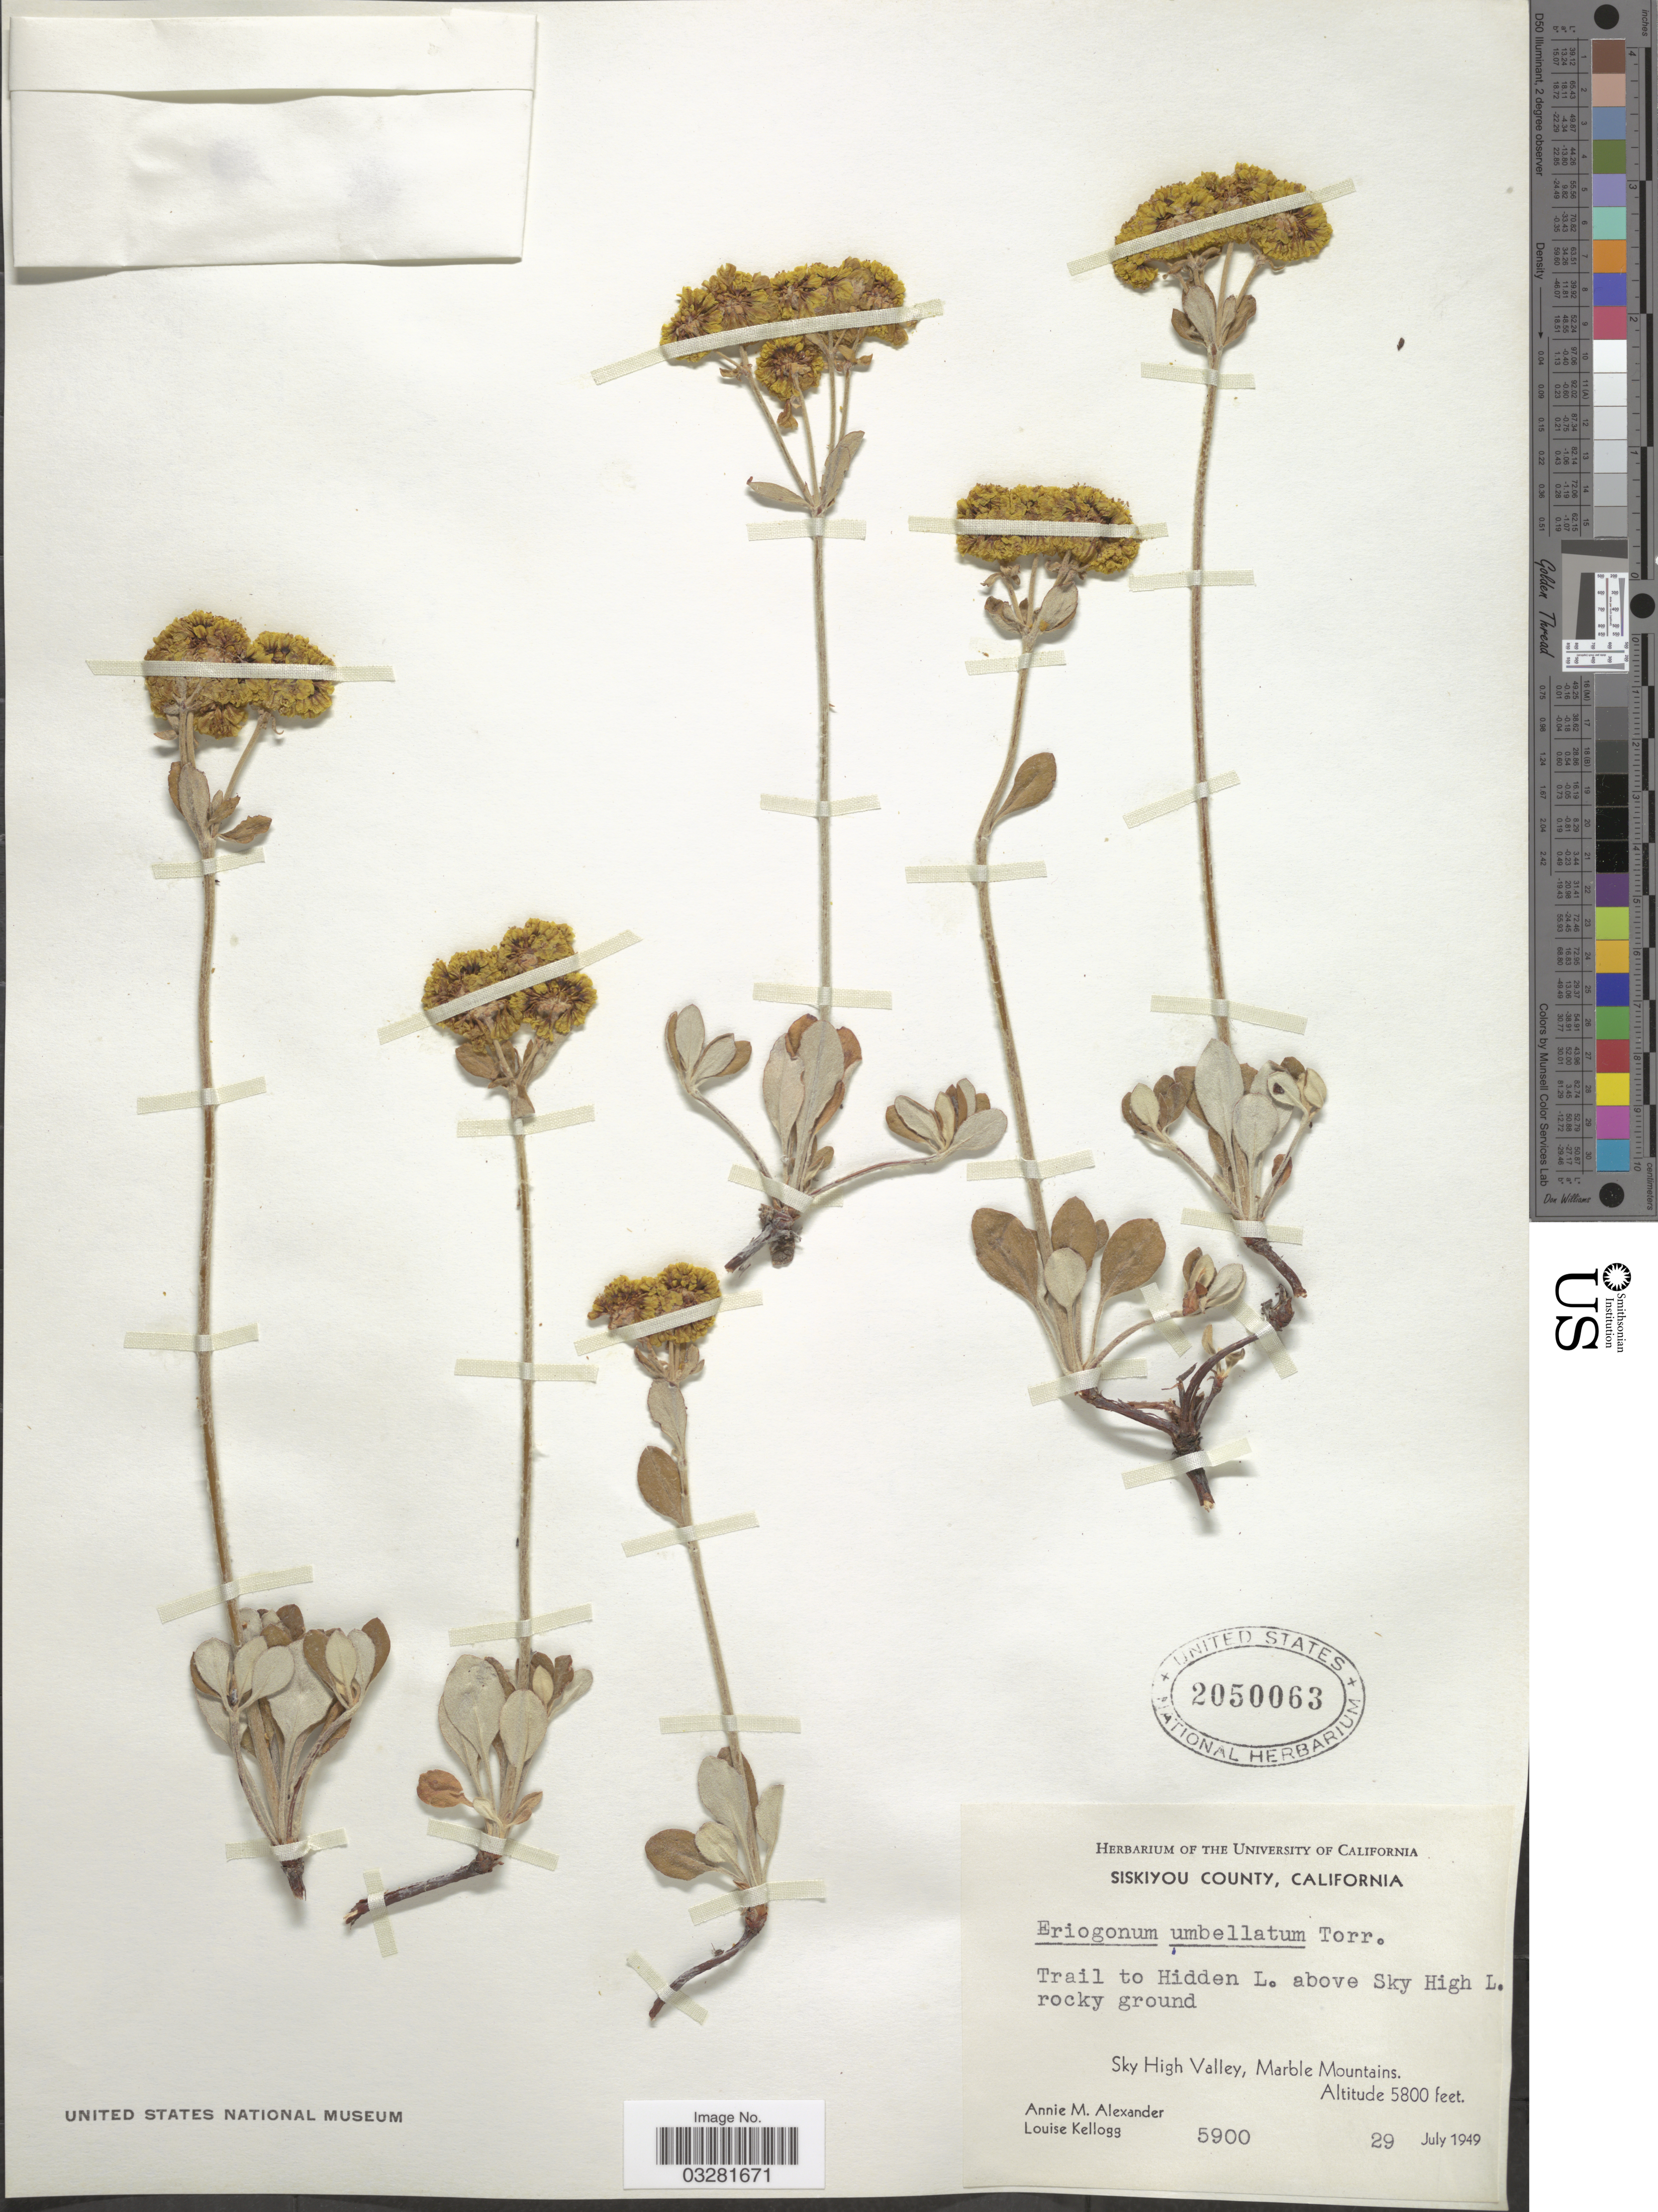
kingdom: Plantae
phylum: Tracheophyta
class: Magnoliopsida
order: Caryophyllales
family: Polygonaceae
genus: Eriogonum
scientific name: Eriogonum umbellatum var. polyanthum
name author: Torr.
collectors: A. M. Alexander & L. Kellogg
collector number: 5900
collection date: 1949-07-29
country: United States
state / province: California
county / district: Siskiyou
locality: Siskiyou County. Trail to Hidden L. above Sky High L. rocky ground. Sky High Valley, Marble Mountains.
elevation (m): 1768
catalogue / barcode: US 2050063